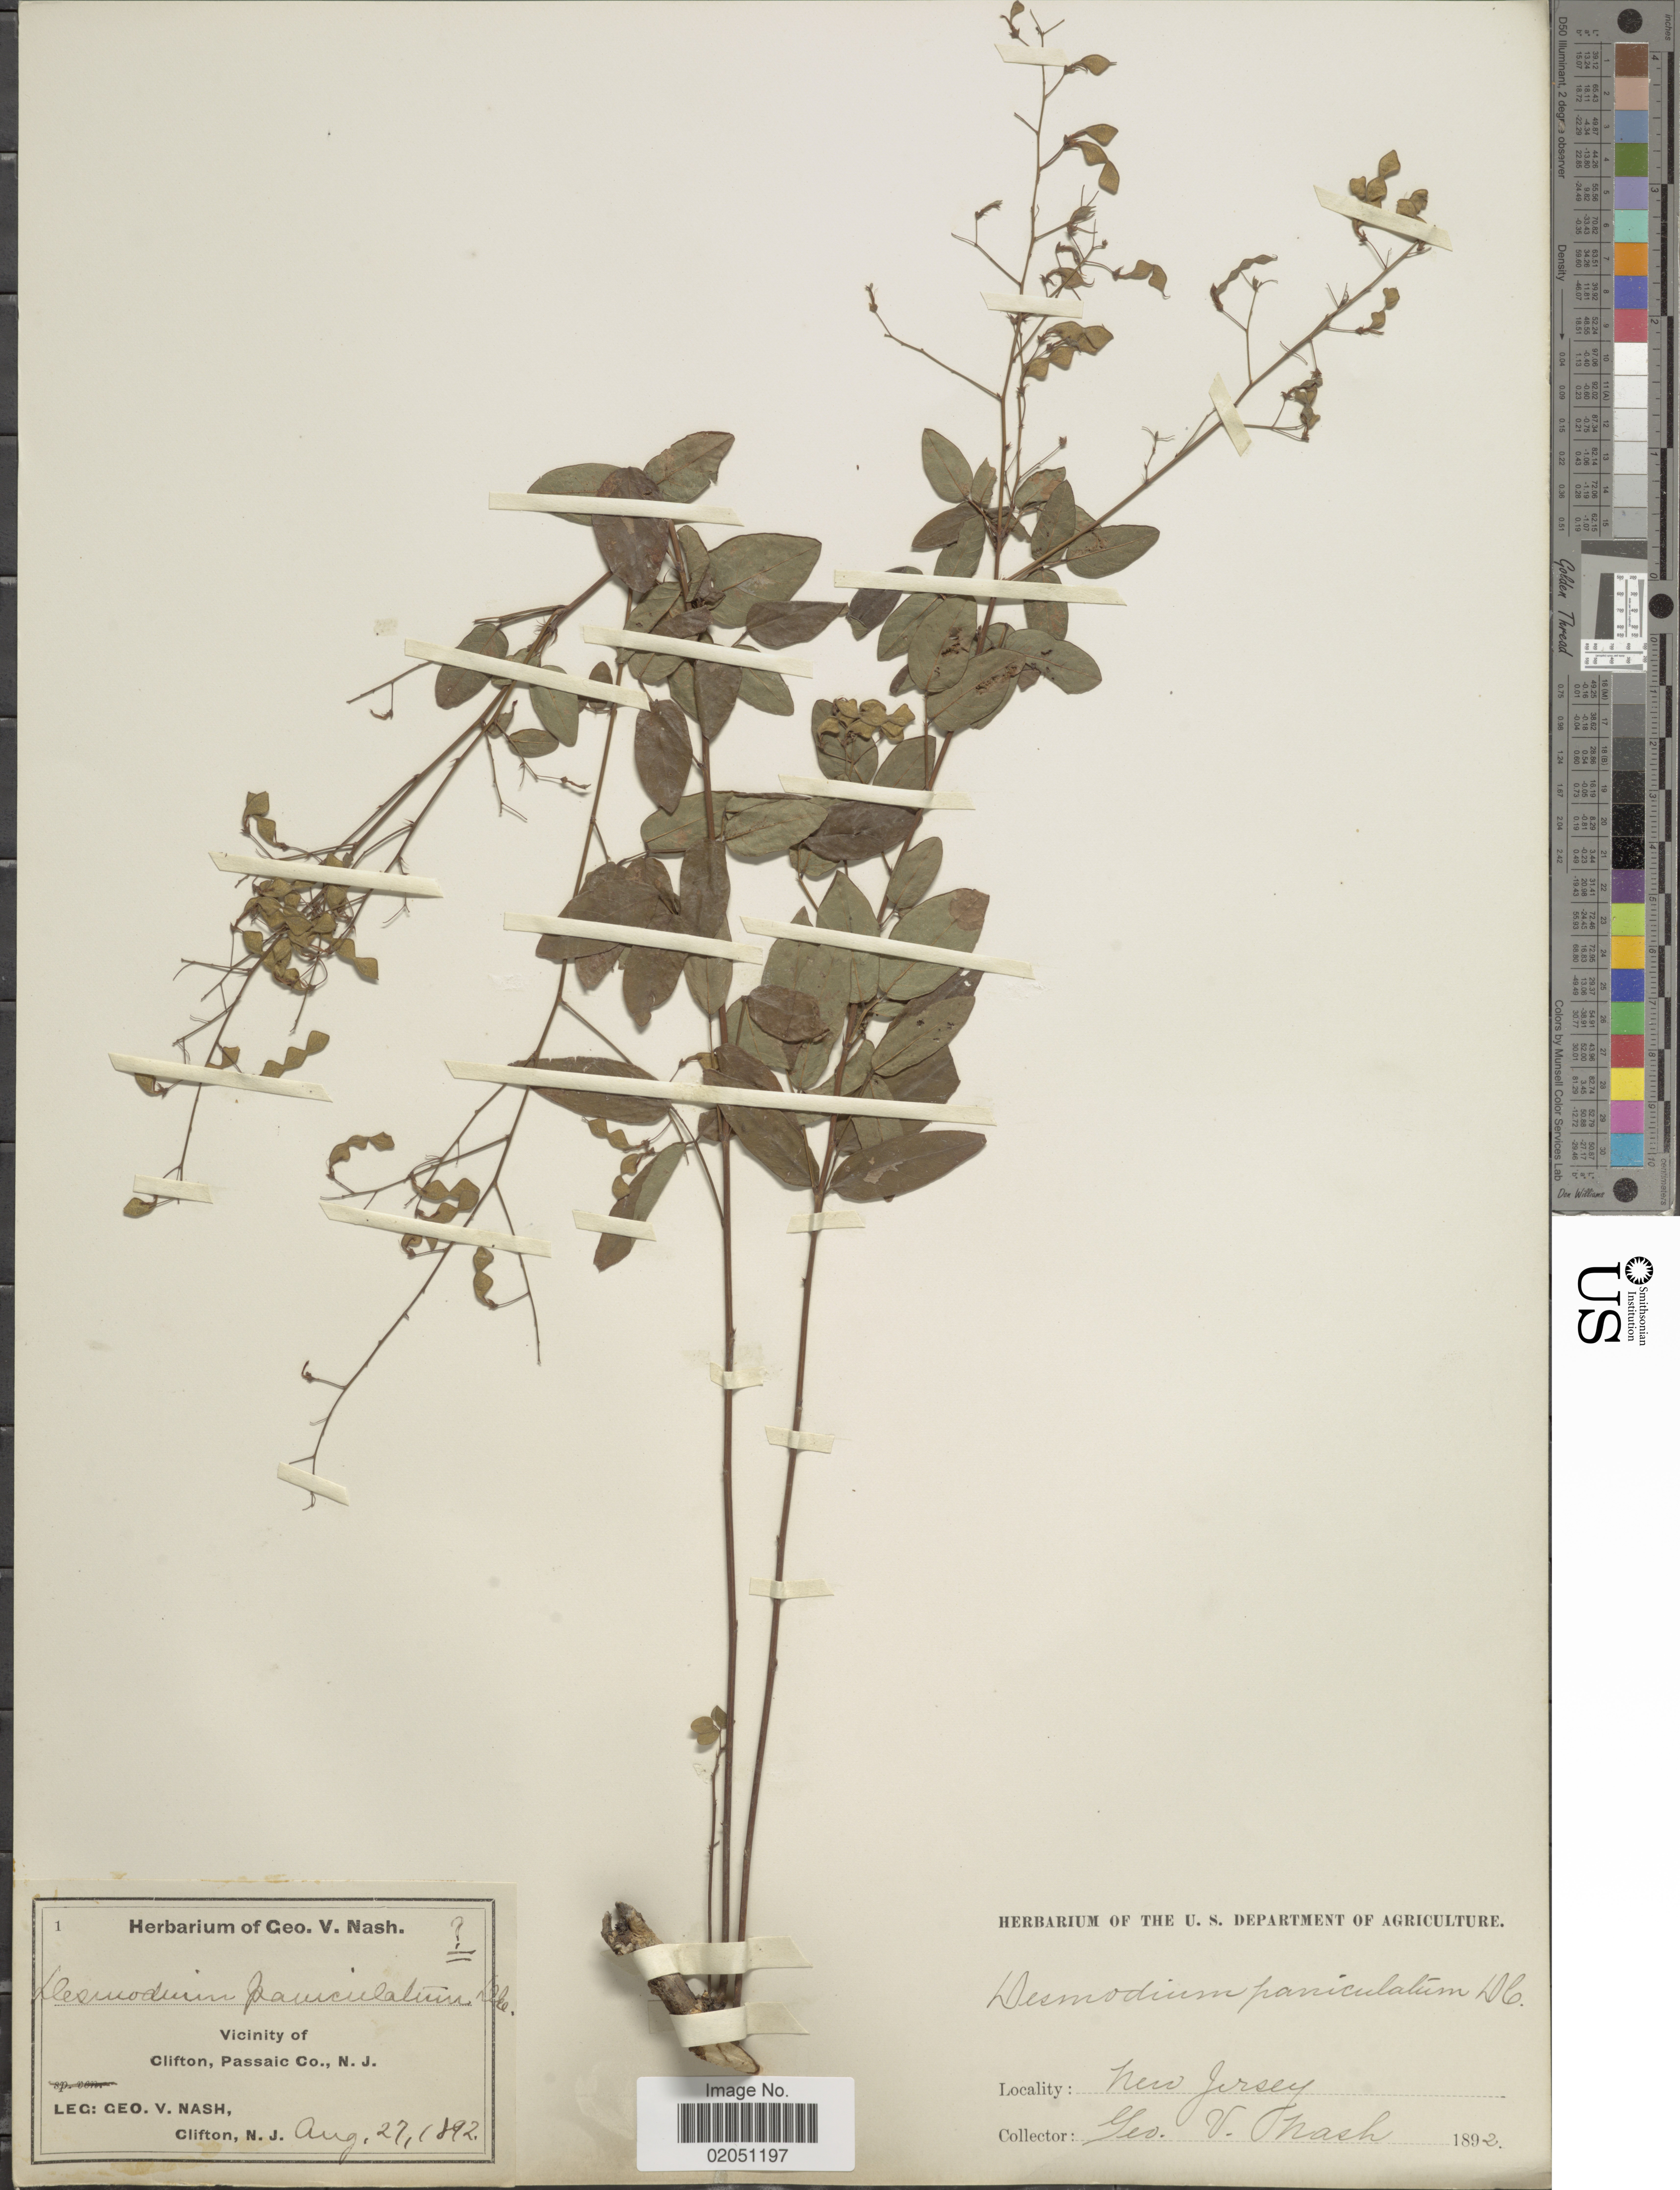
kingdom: Plantae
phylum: Tracheophyta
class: Magnoliopsida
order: Fabales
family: Fabaceae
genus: Desmodium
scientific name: Desmodium paniculatum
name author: (L.) DC.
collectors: G. V. Nash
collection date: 1892-08-27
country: United States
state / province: New Jersey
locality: Vicinity of Clifton, Passaic Co.,